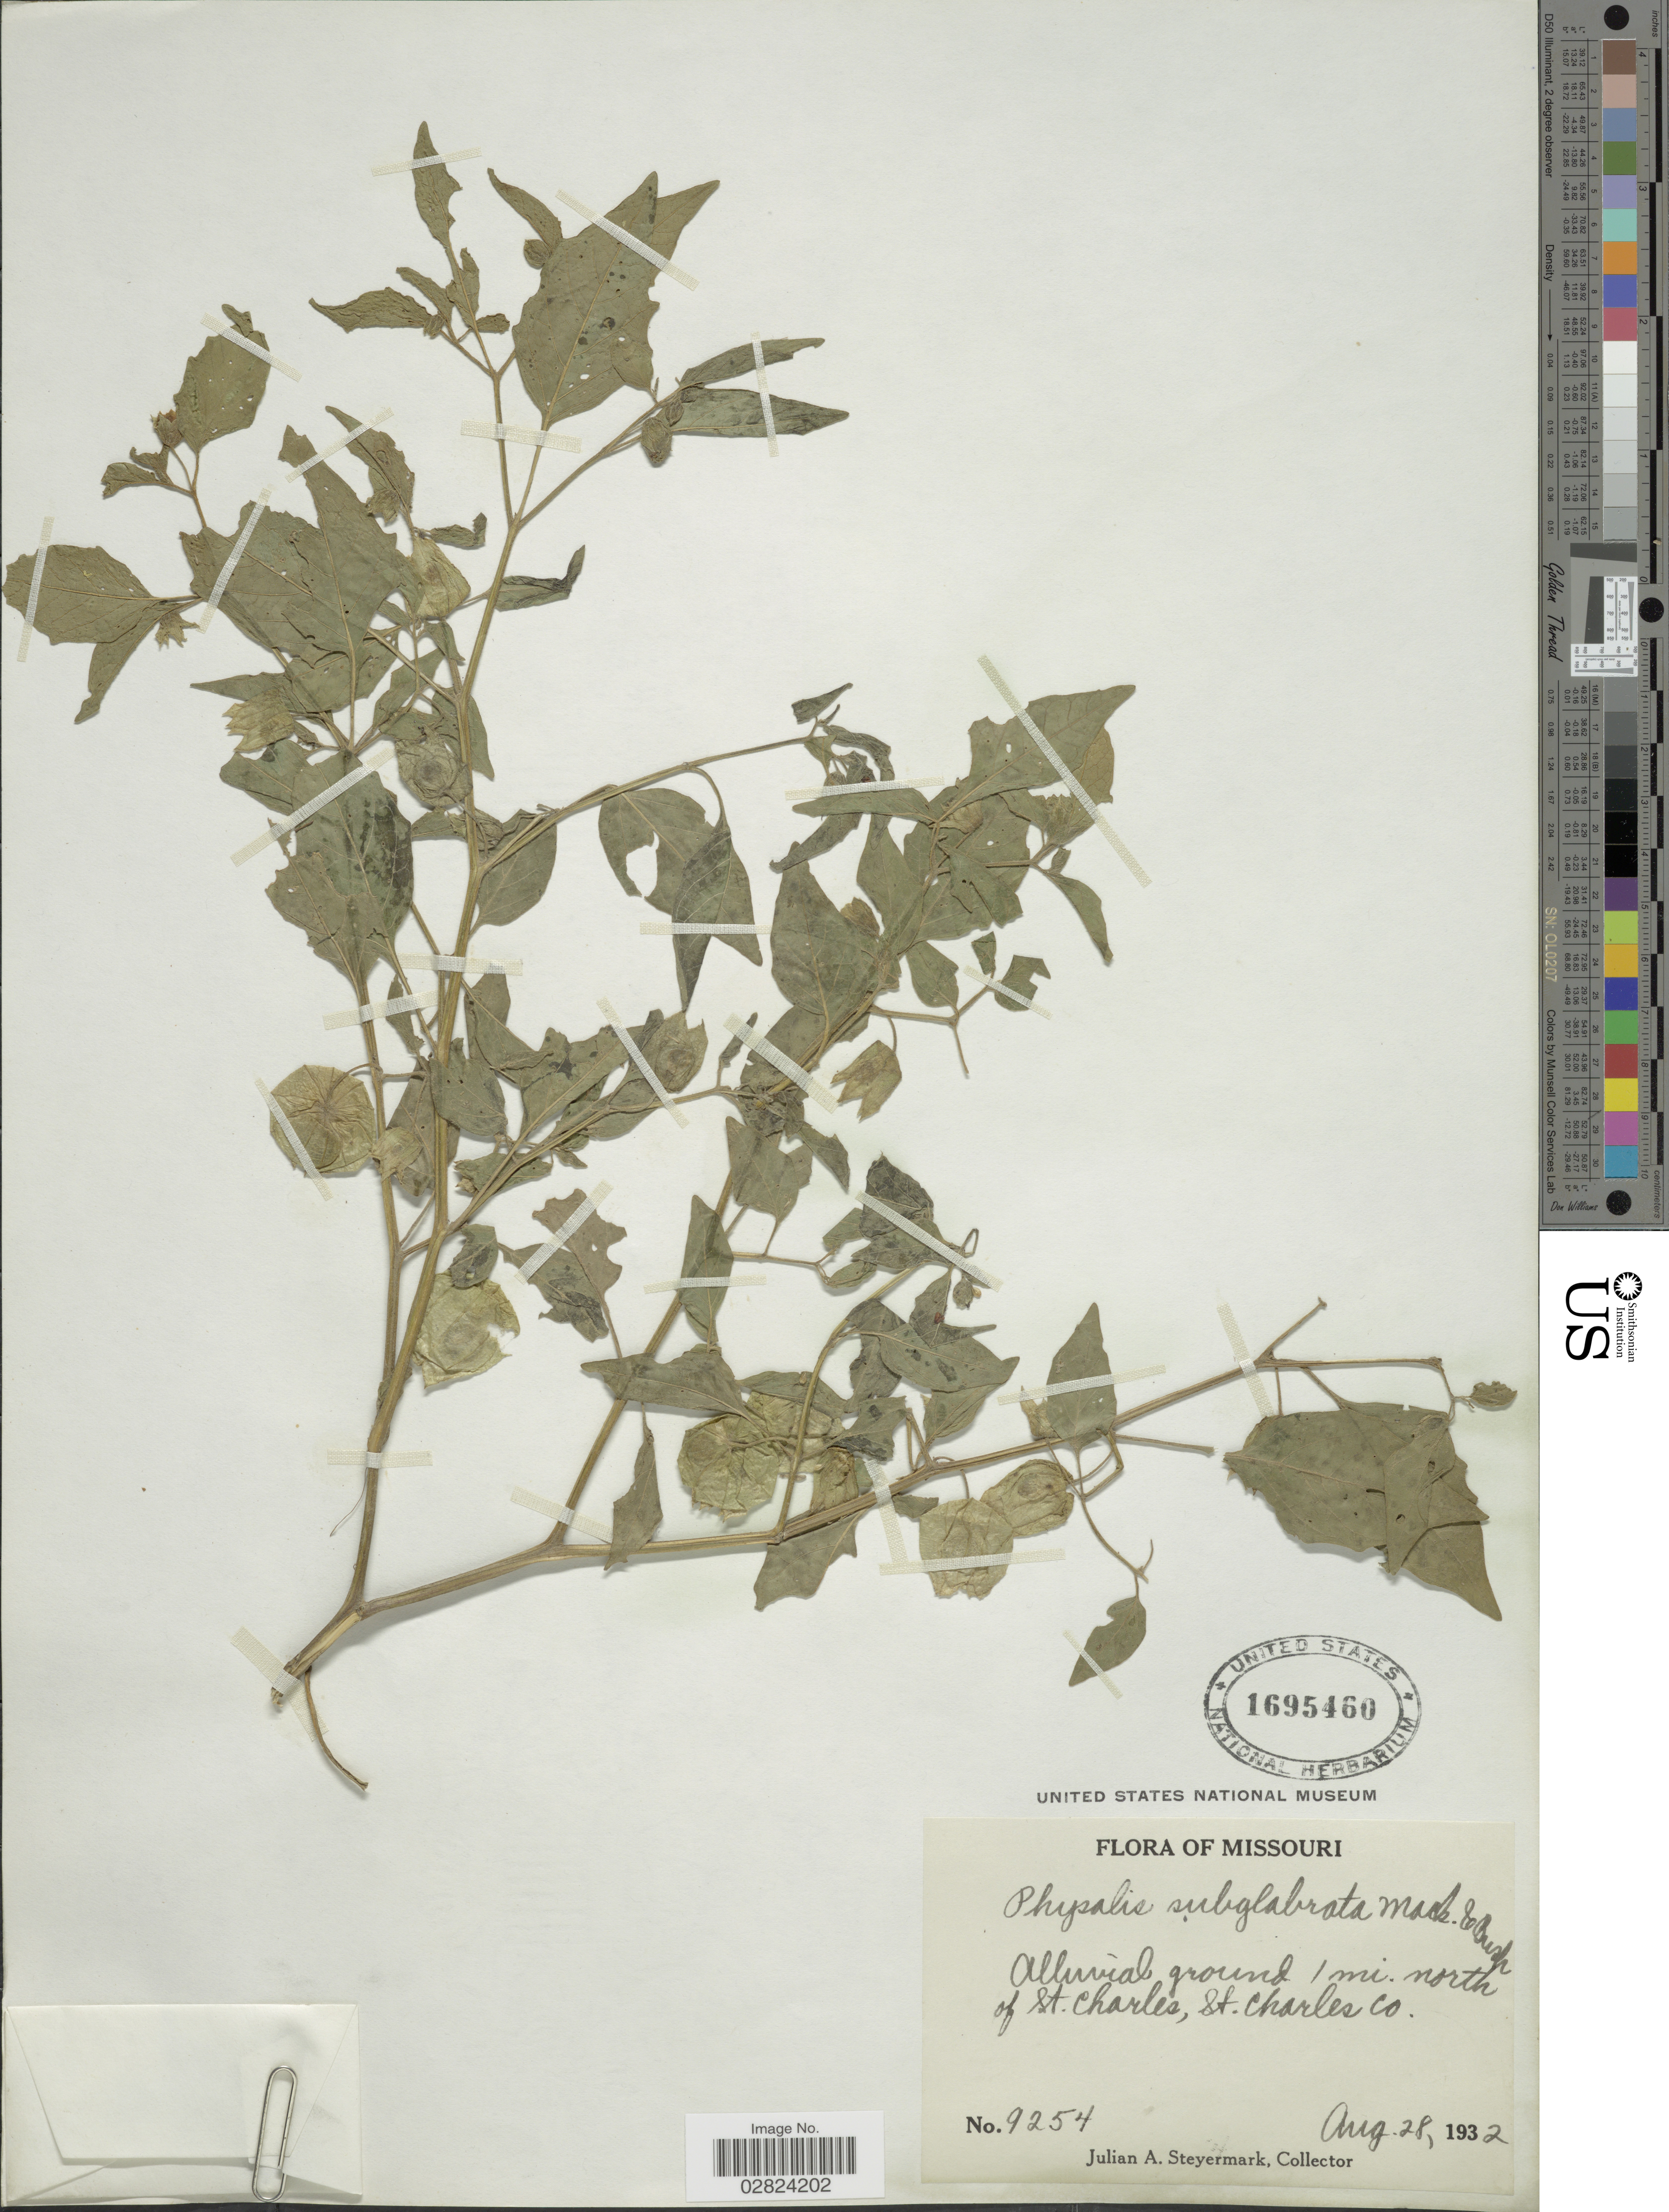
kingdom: Plantae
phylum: Tracheophyta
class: Magnoliopsida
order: Solanales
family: Solanaceae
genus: Physalis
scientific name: Physalis subglabrata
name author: Mack. & Bush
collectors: J. Steyermark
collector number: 9254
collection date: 1932-08-28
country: United States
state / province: Missouri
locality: Alluvial ground 1 mi. north of St. Charles, St. Charles Co.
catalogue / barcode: US 1695460